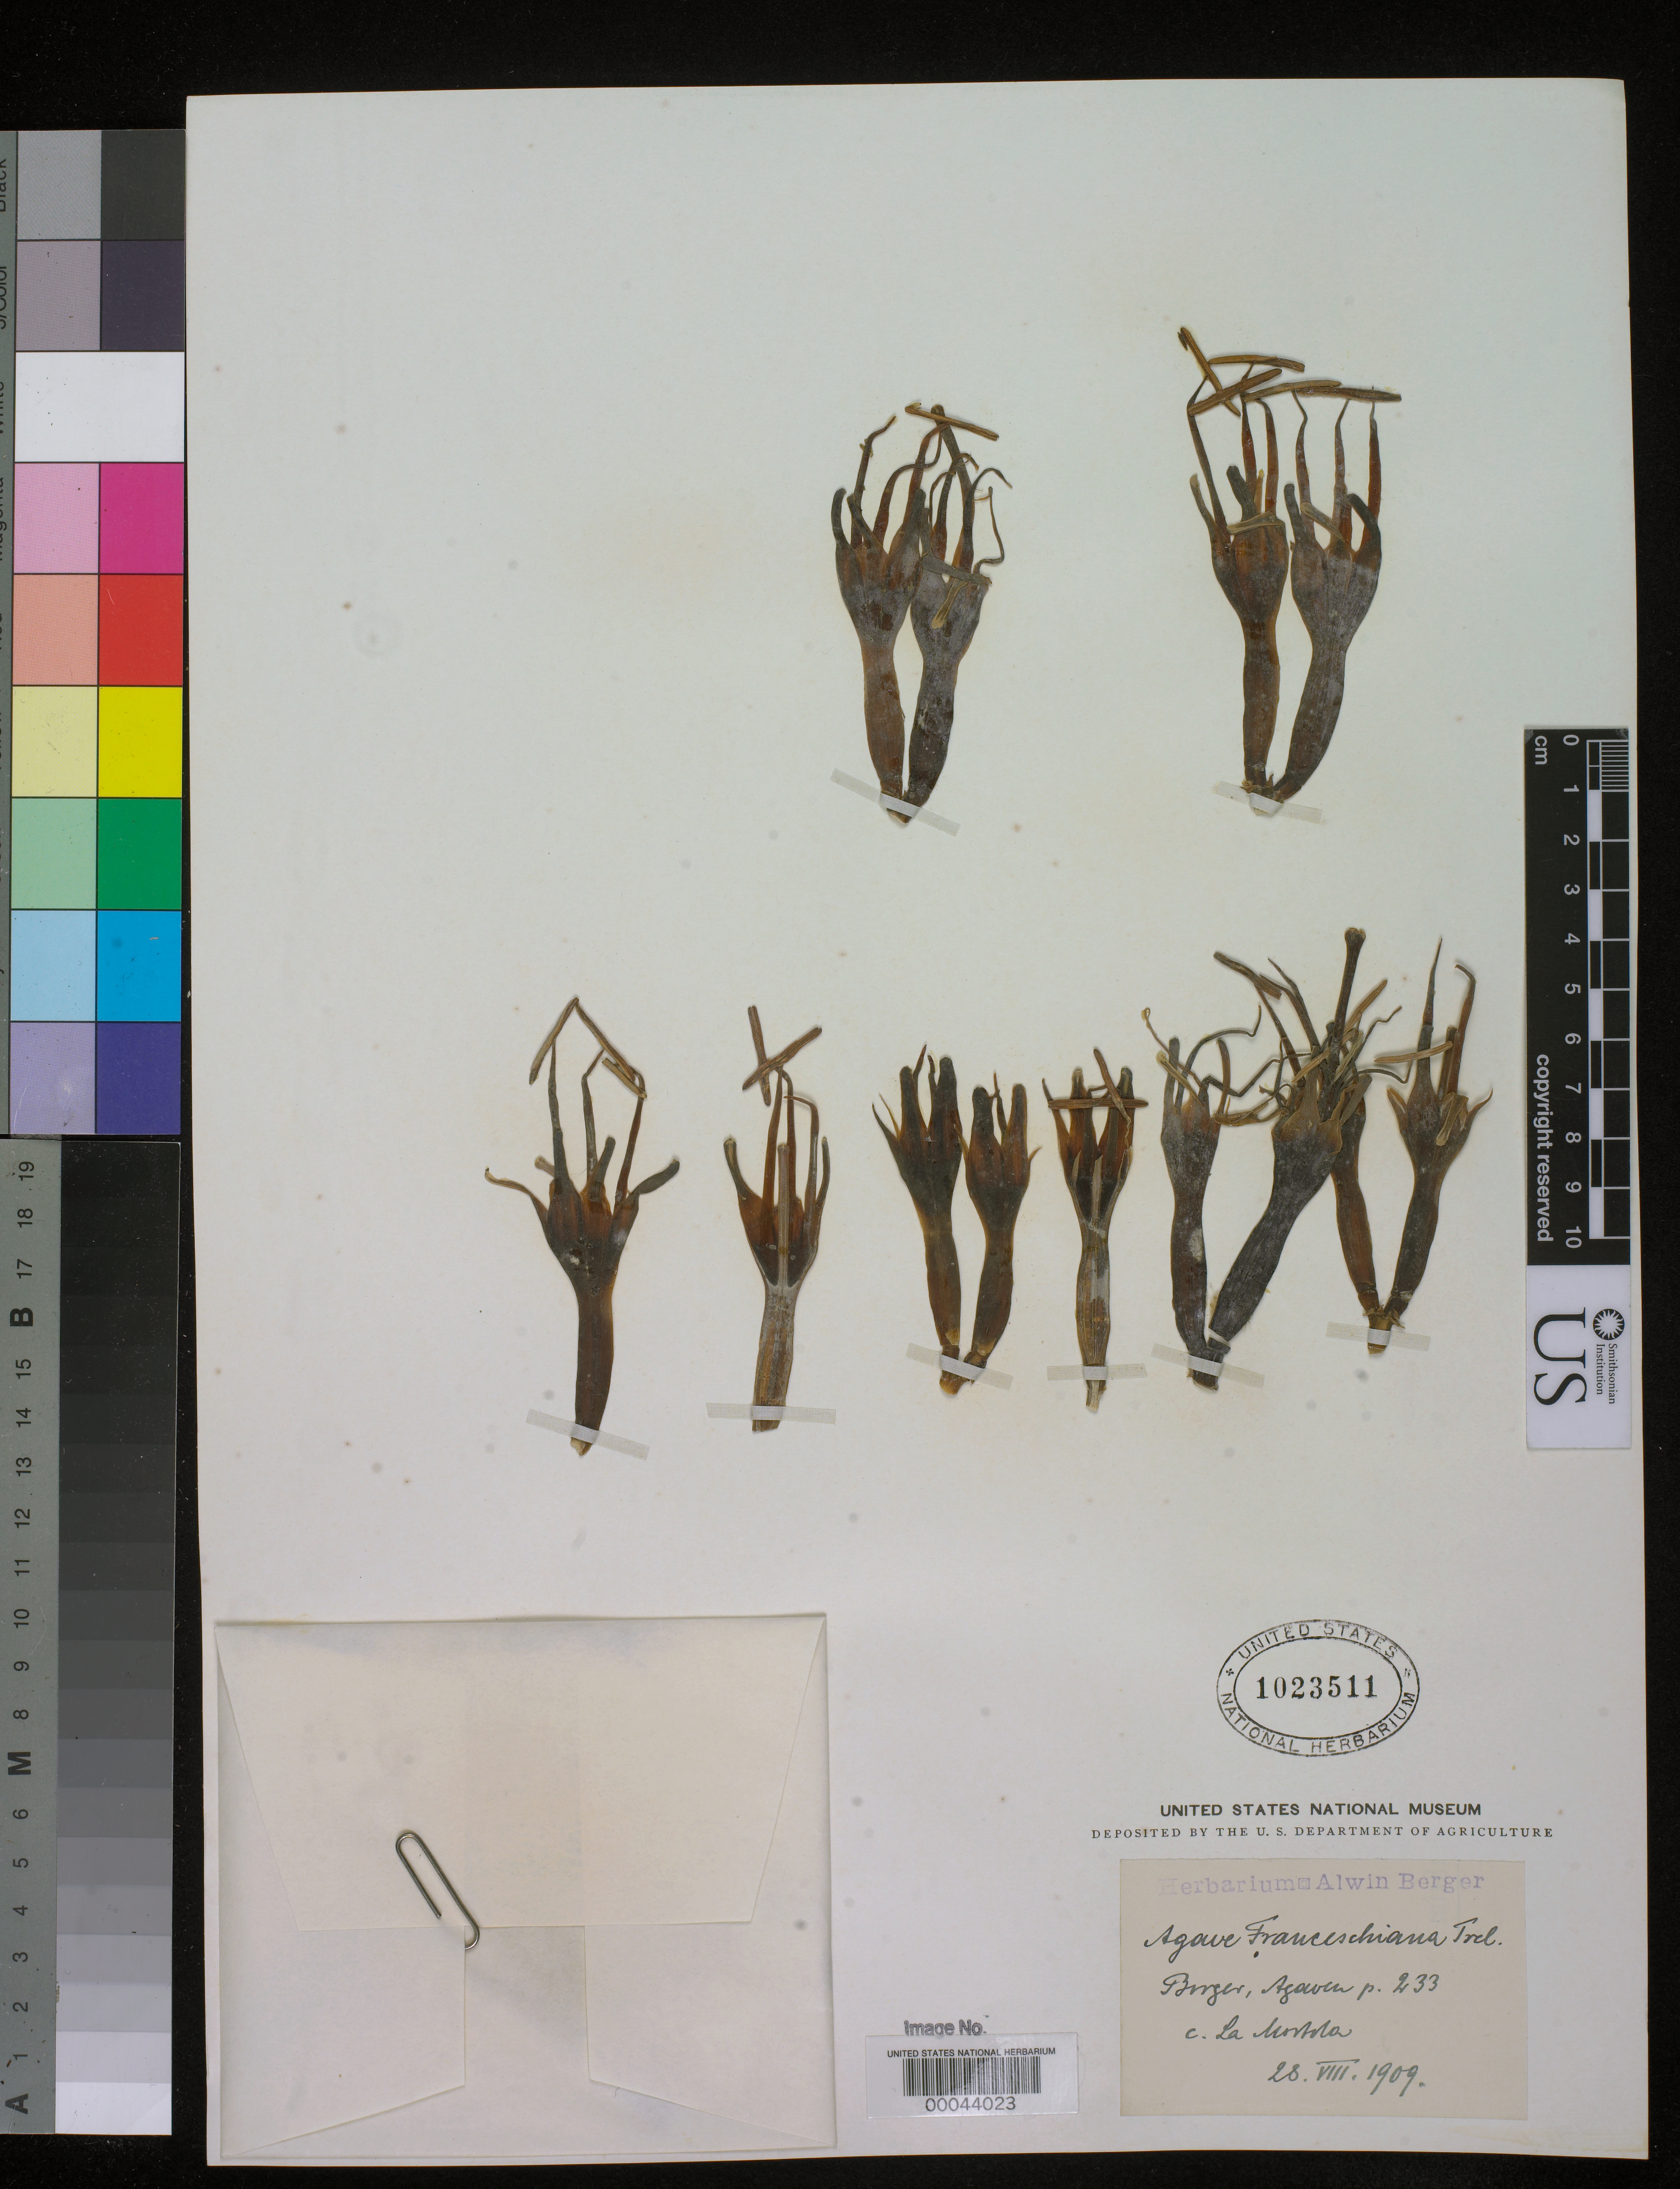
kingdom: Plantae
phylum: Tracheophyta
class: Liliopsida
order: Asparagales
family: Asparagaceae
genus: Agave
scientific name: Agave franceschiana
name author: Trel. ex A. Berger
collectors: ex herb. A. Berger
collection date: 1909-06-02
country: Mexico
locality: Cultivated at La Mortola, Italy.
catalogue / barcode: US 1023511